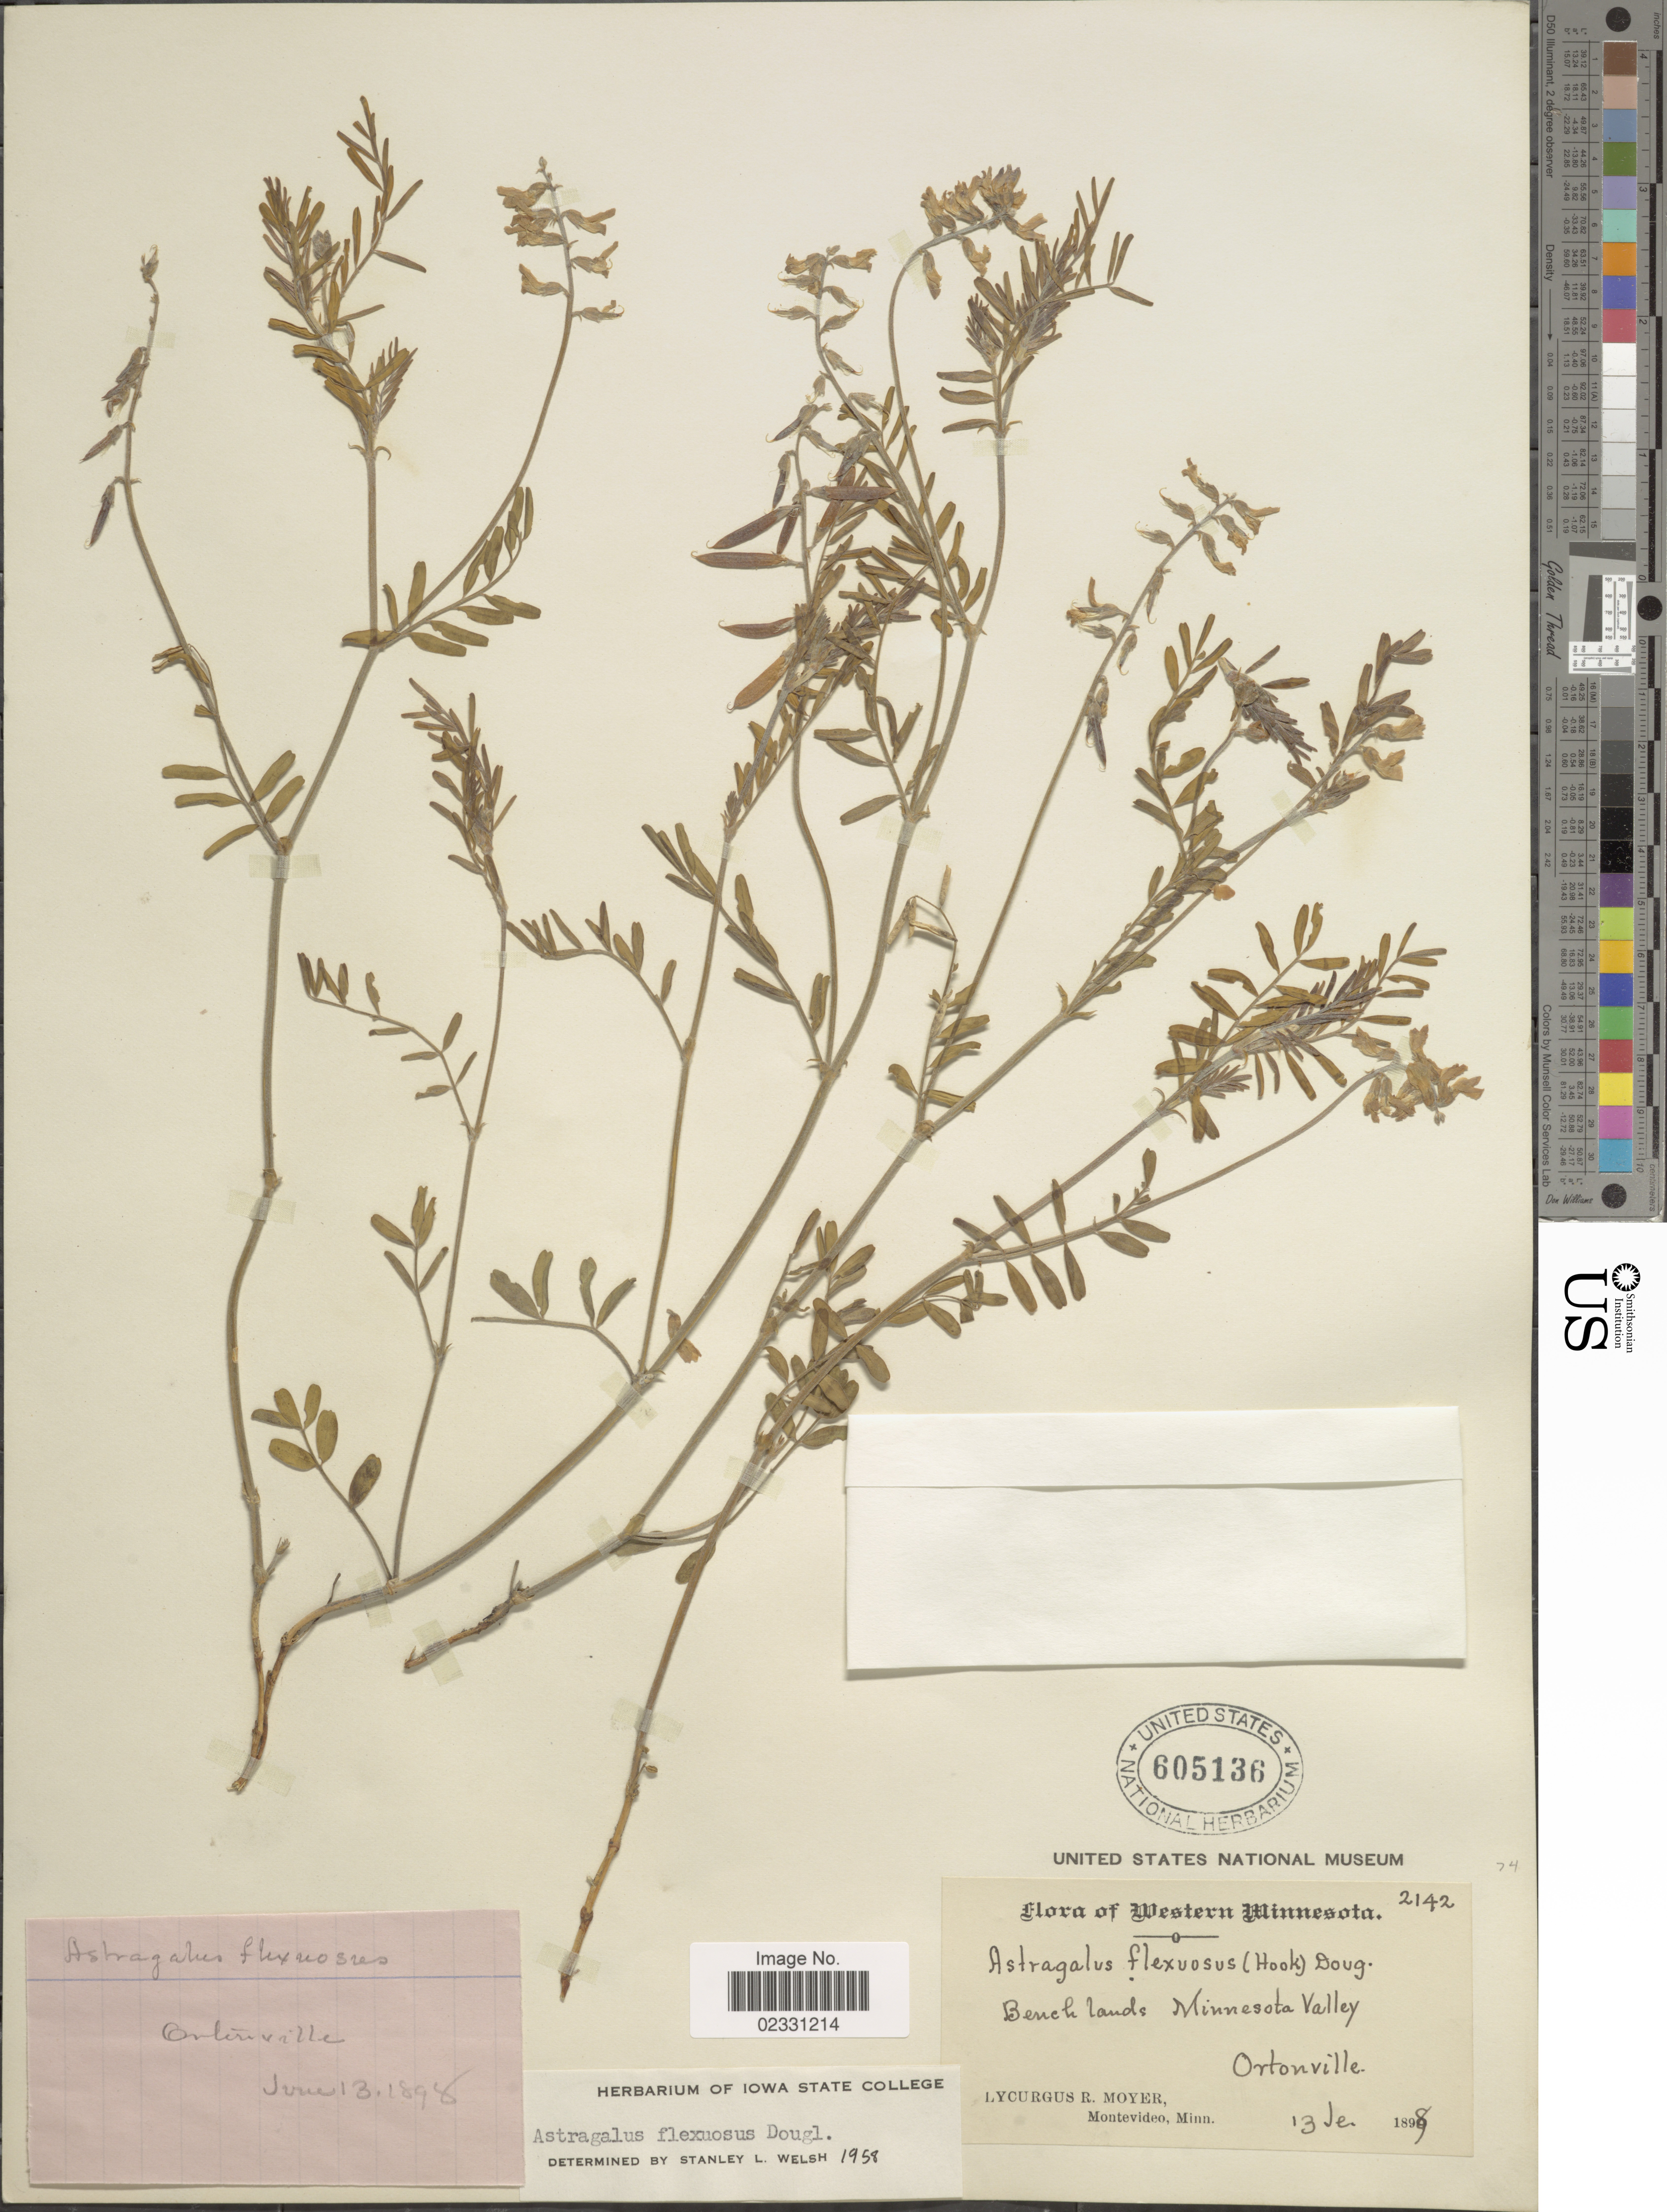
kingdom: Plantae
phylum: Tracheophyta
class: Magnoliopsida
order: Fabales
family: Fabaceae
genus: Astragalus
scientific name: Astragalus flexuosus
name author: (Hook.) Douglas ex G. Don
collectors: L. Moyer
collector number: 2142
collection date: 1898-06-13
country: United States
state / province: Minnesota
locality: Western Minnesota. Bench lands Minnesota Valley. Ortonville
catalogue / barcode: US 605136